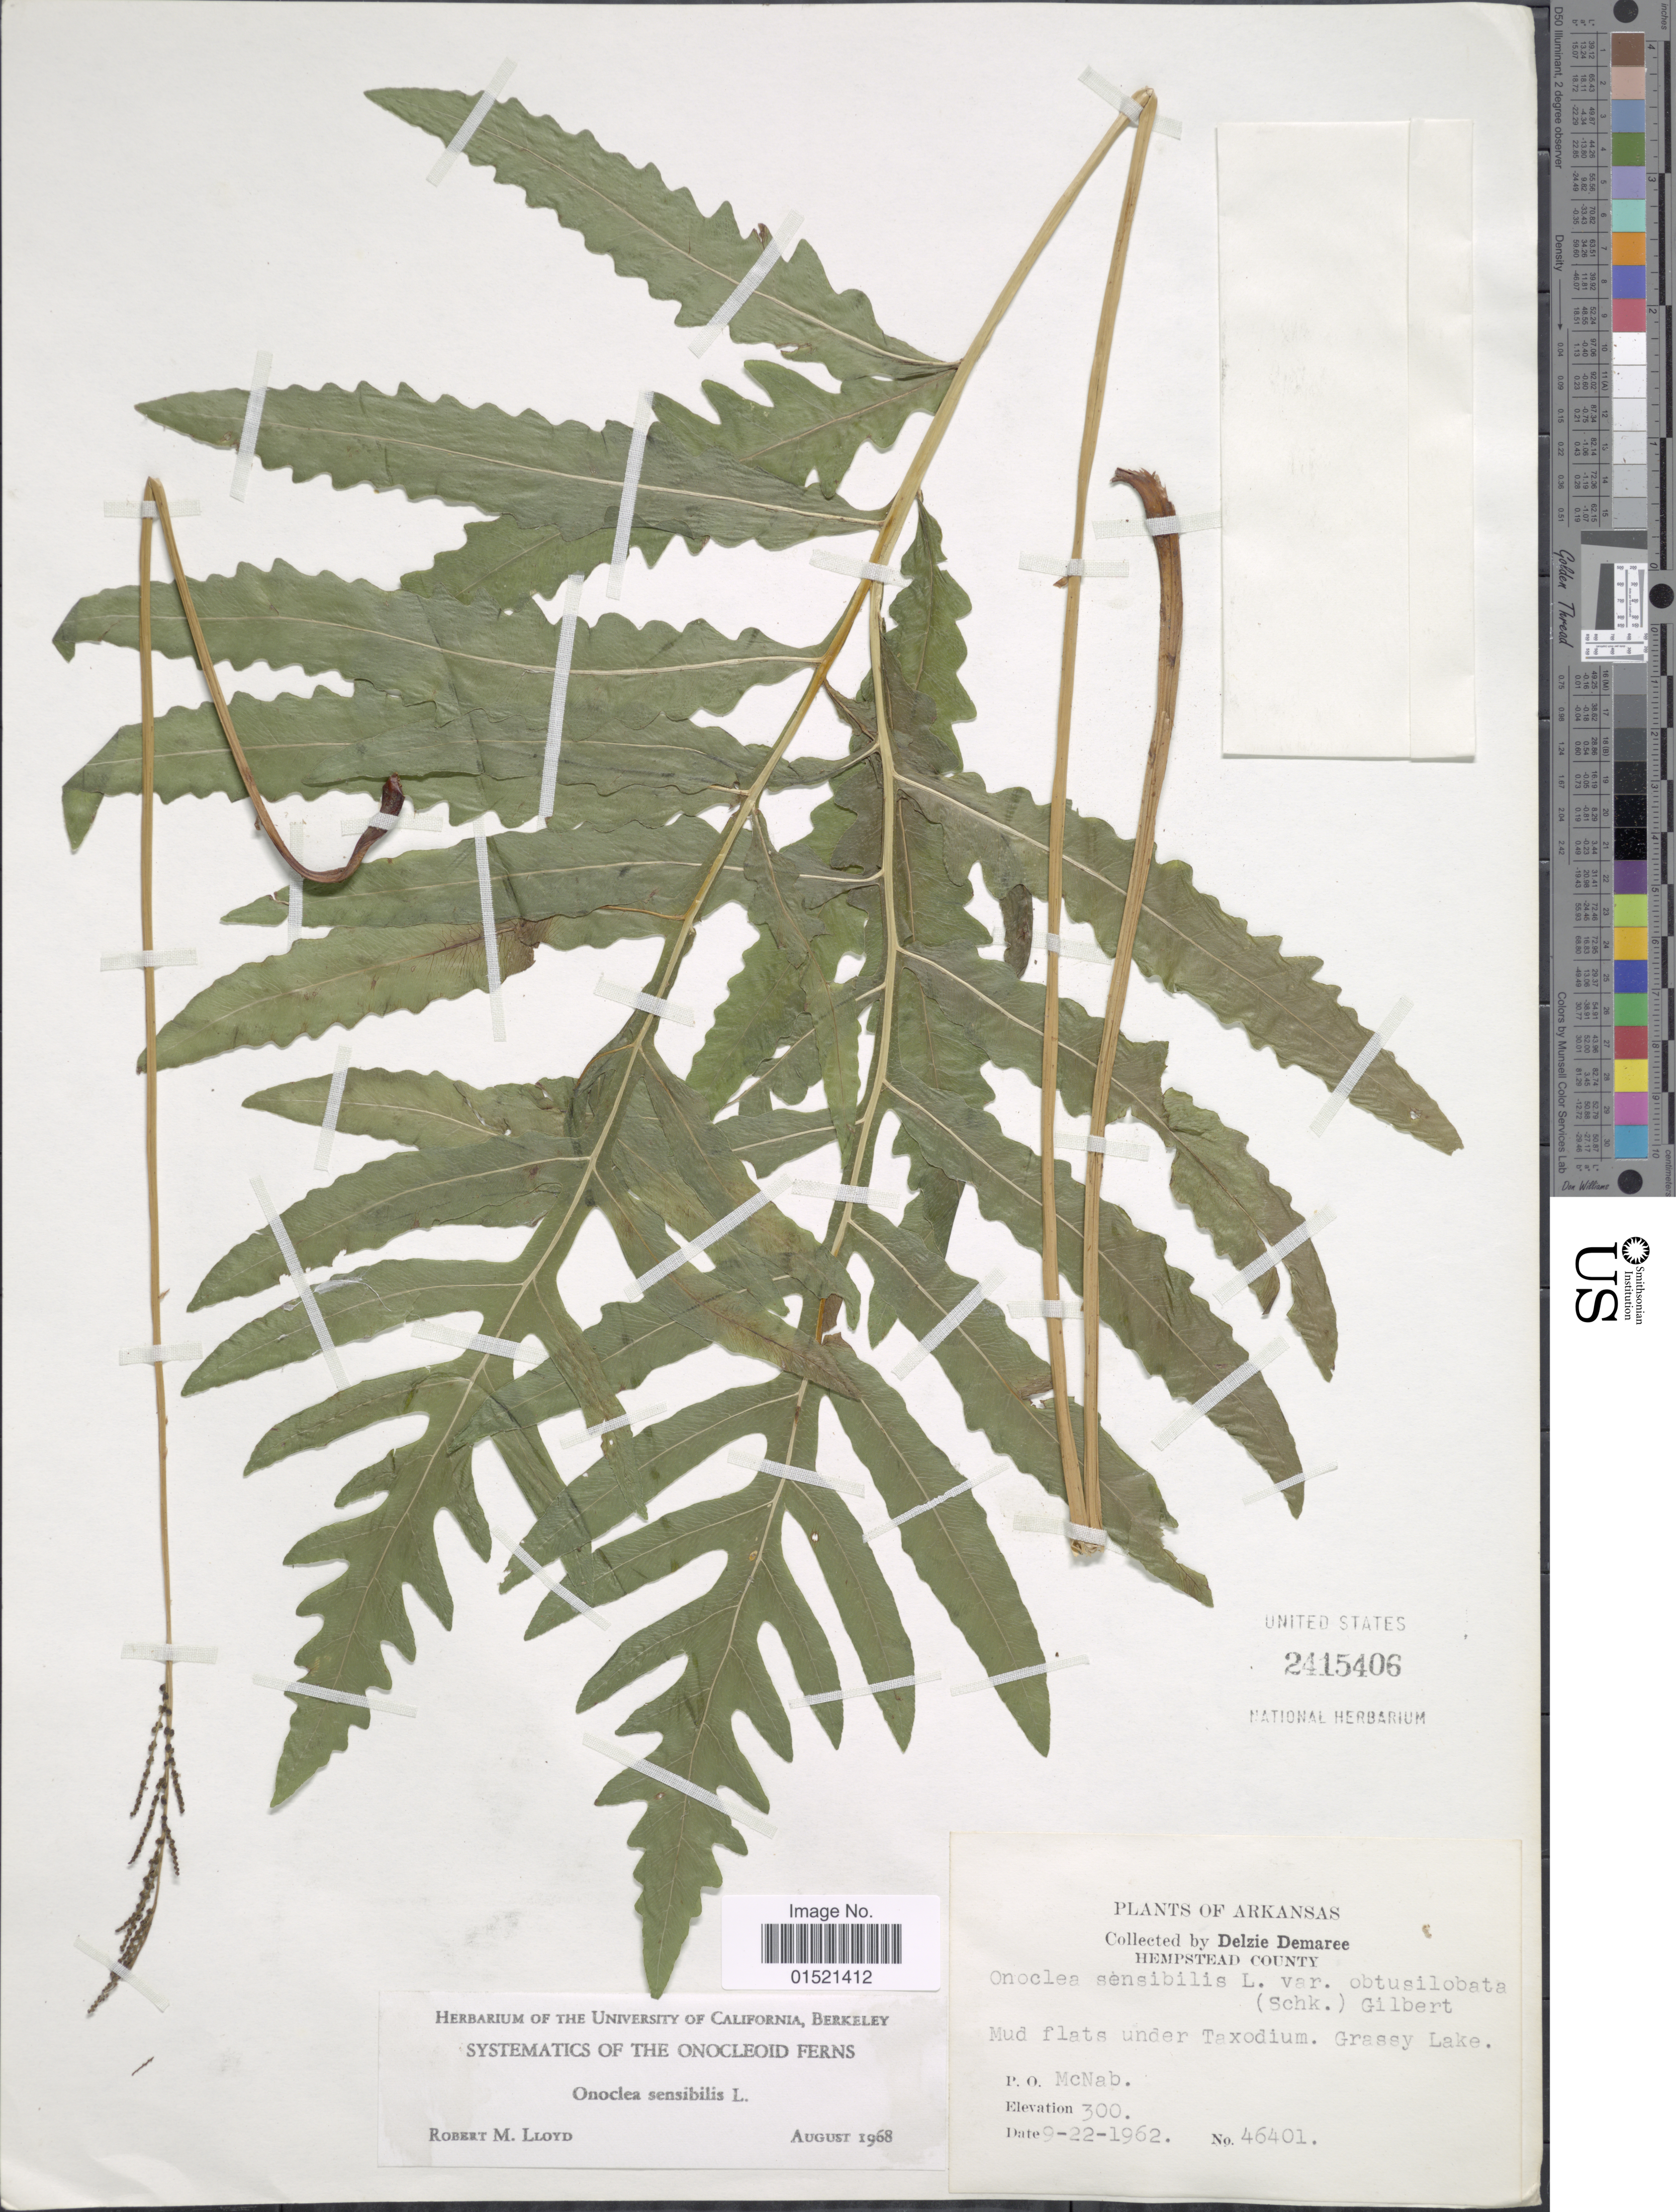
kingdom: Plantae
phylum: Tracheophyta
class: Polypodiopsida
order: Polypodiales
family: Onocleaceae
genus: Onoclea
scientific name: Onoclea sensibilis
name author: L.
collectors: D. Demaree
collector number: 46401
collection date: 1962-09-22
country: United States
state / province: Arkansas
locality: Hempstead County, Mud flats under Taxodium. Grassy Lake, P.O. McNab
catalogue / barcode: US 2415406